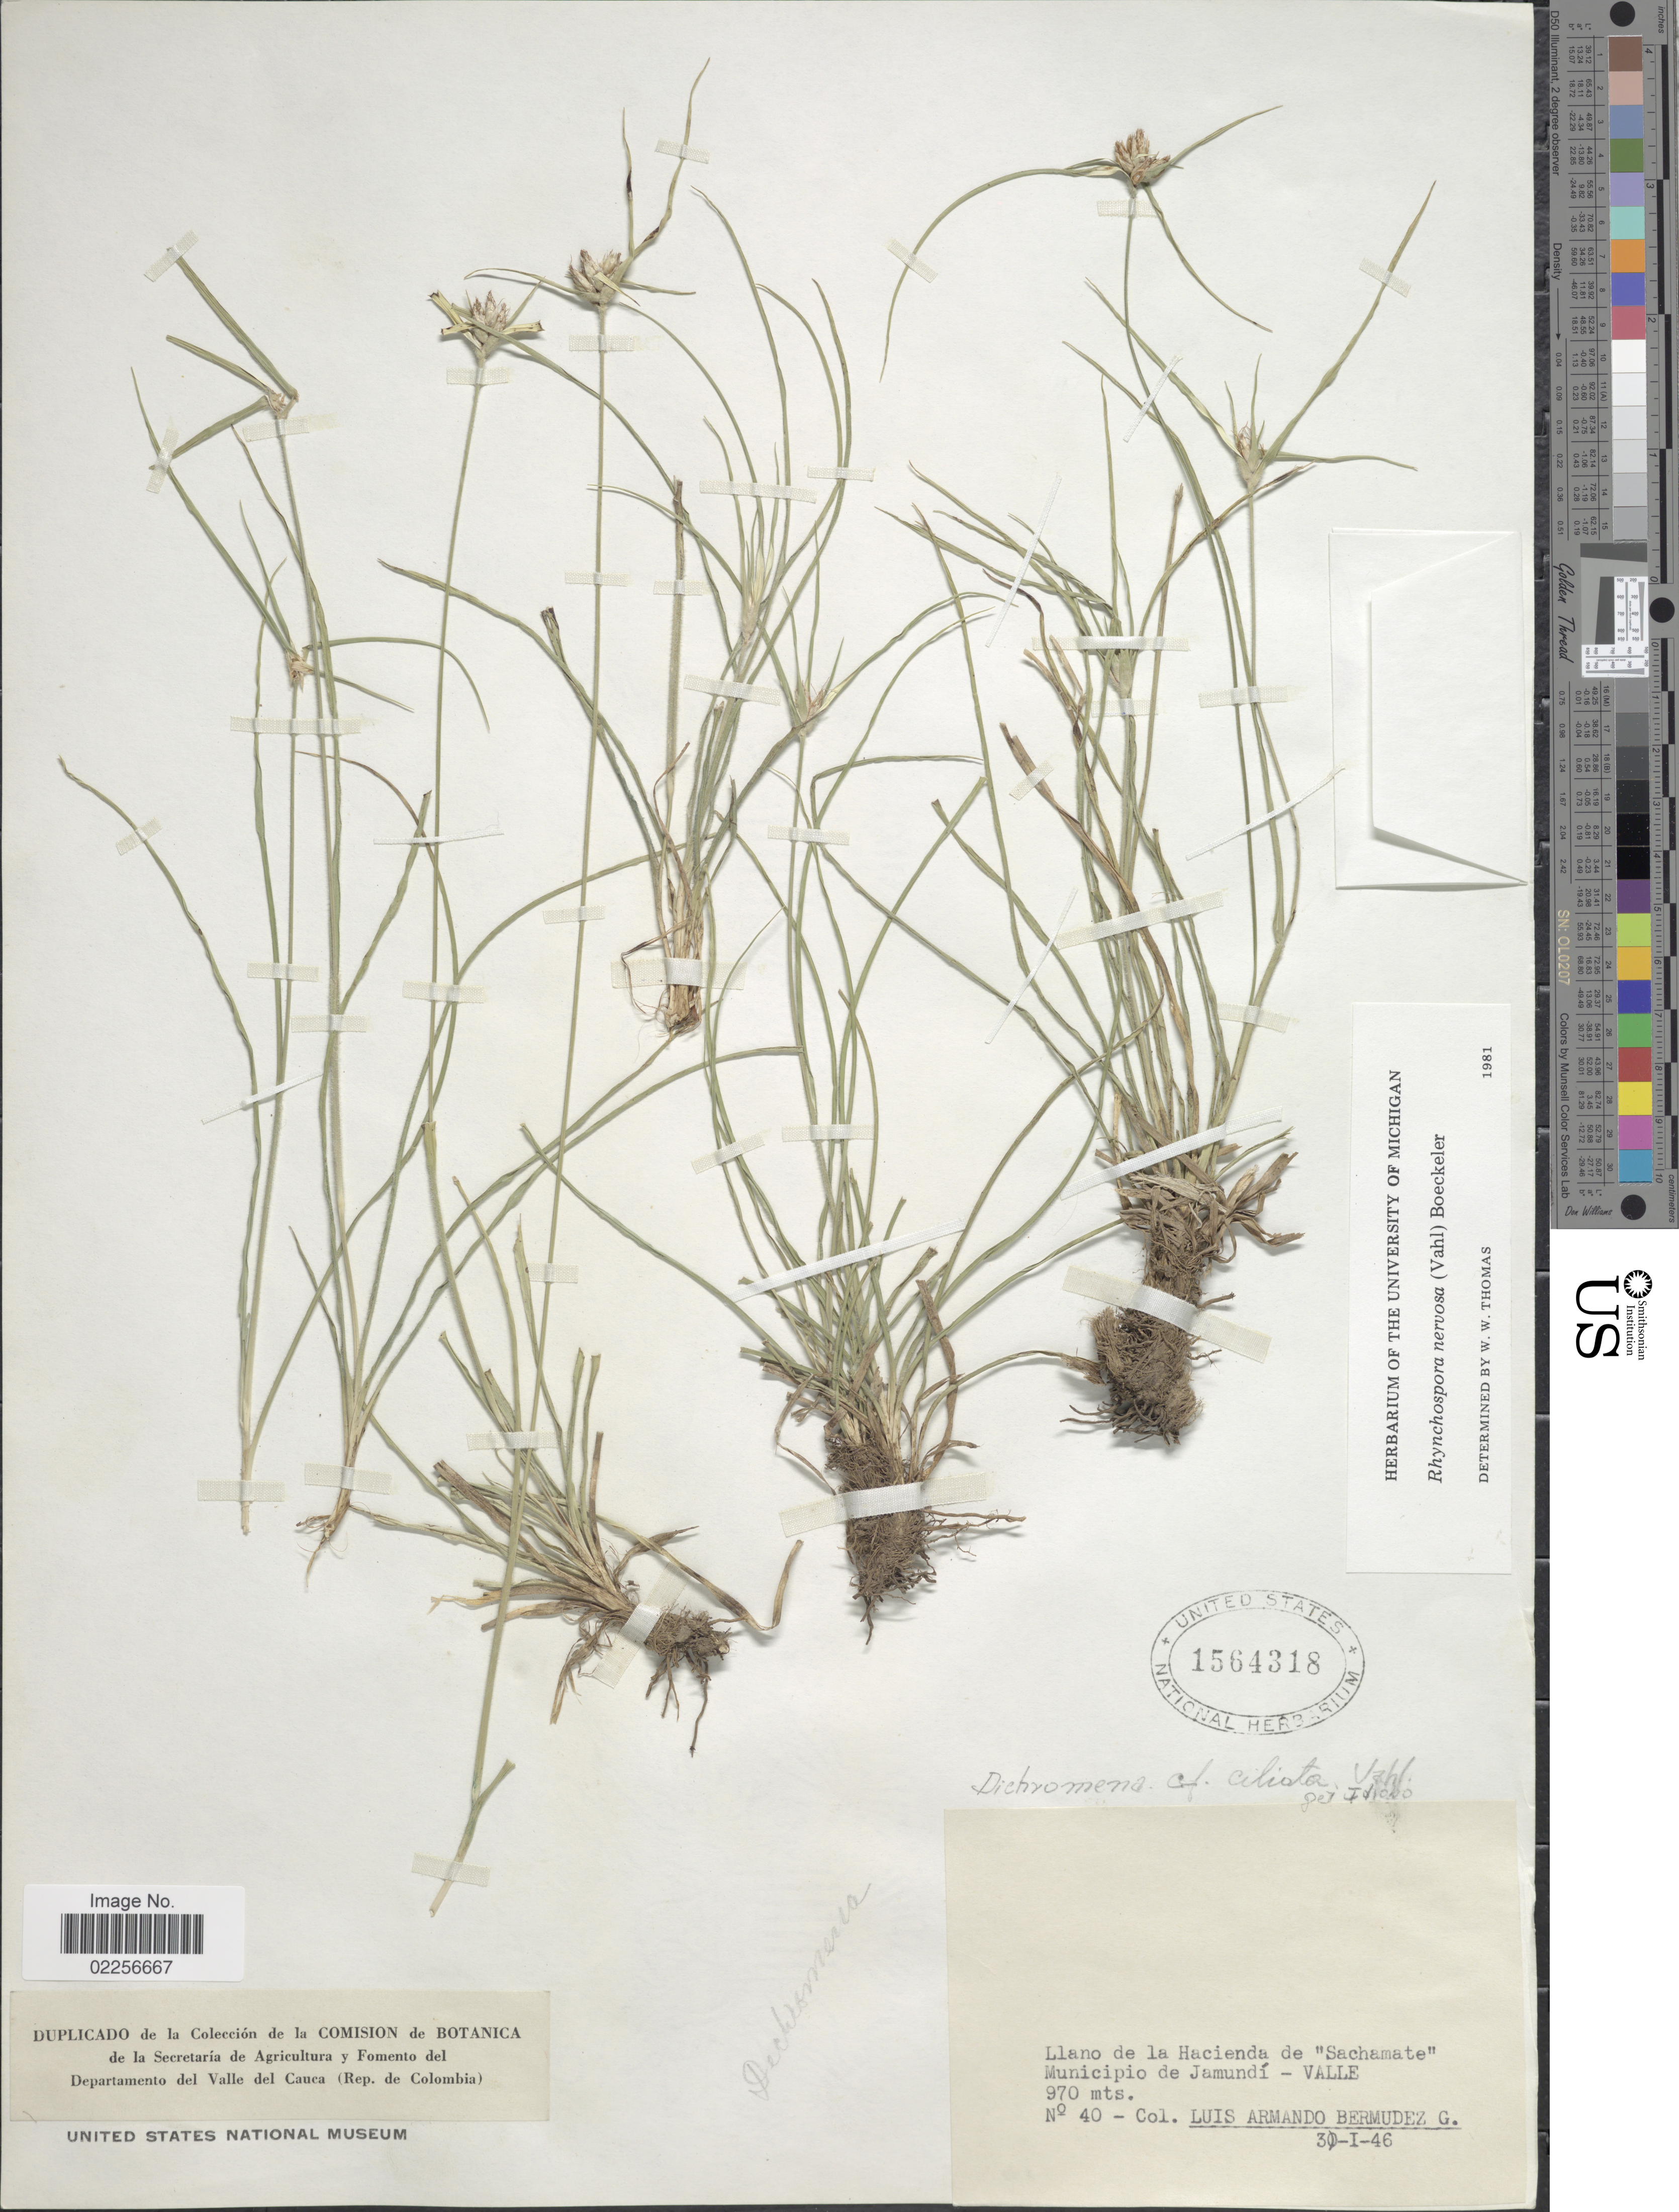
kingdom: Plantae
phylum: Tracheophyta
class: Liliopsida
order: Poales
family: Cyperaceae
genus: Rhynchospora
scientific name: Rhynchospora nervosa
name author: (Vahl) Boeckeler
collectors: L. Bermudez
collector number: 40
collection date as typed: Transcribed d/m/y: 30/1/46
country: Colombia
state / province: Valle del Cauca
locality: Llano de la Hacienda d Sachamate, Municipio de Jamundi, Valle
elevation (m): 970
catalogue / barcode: US 1564318